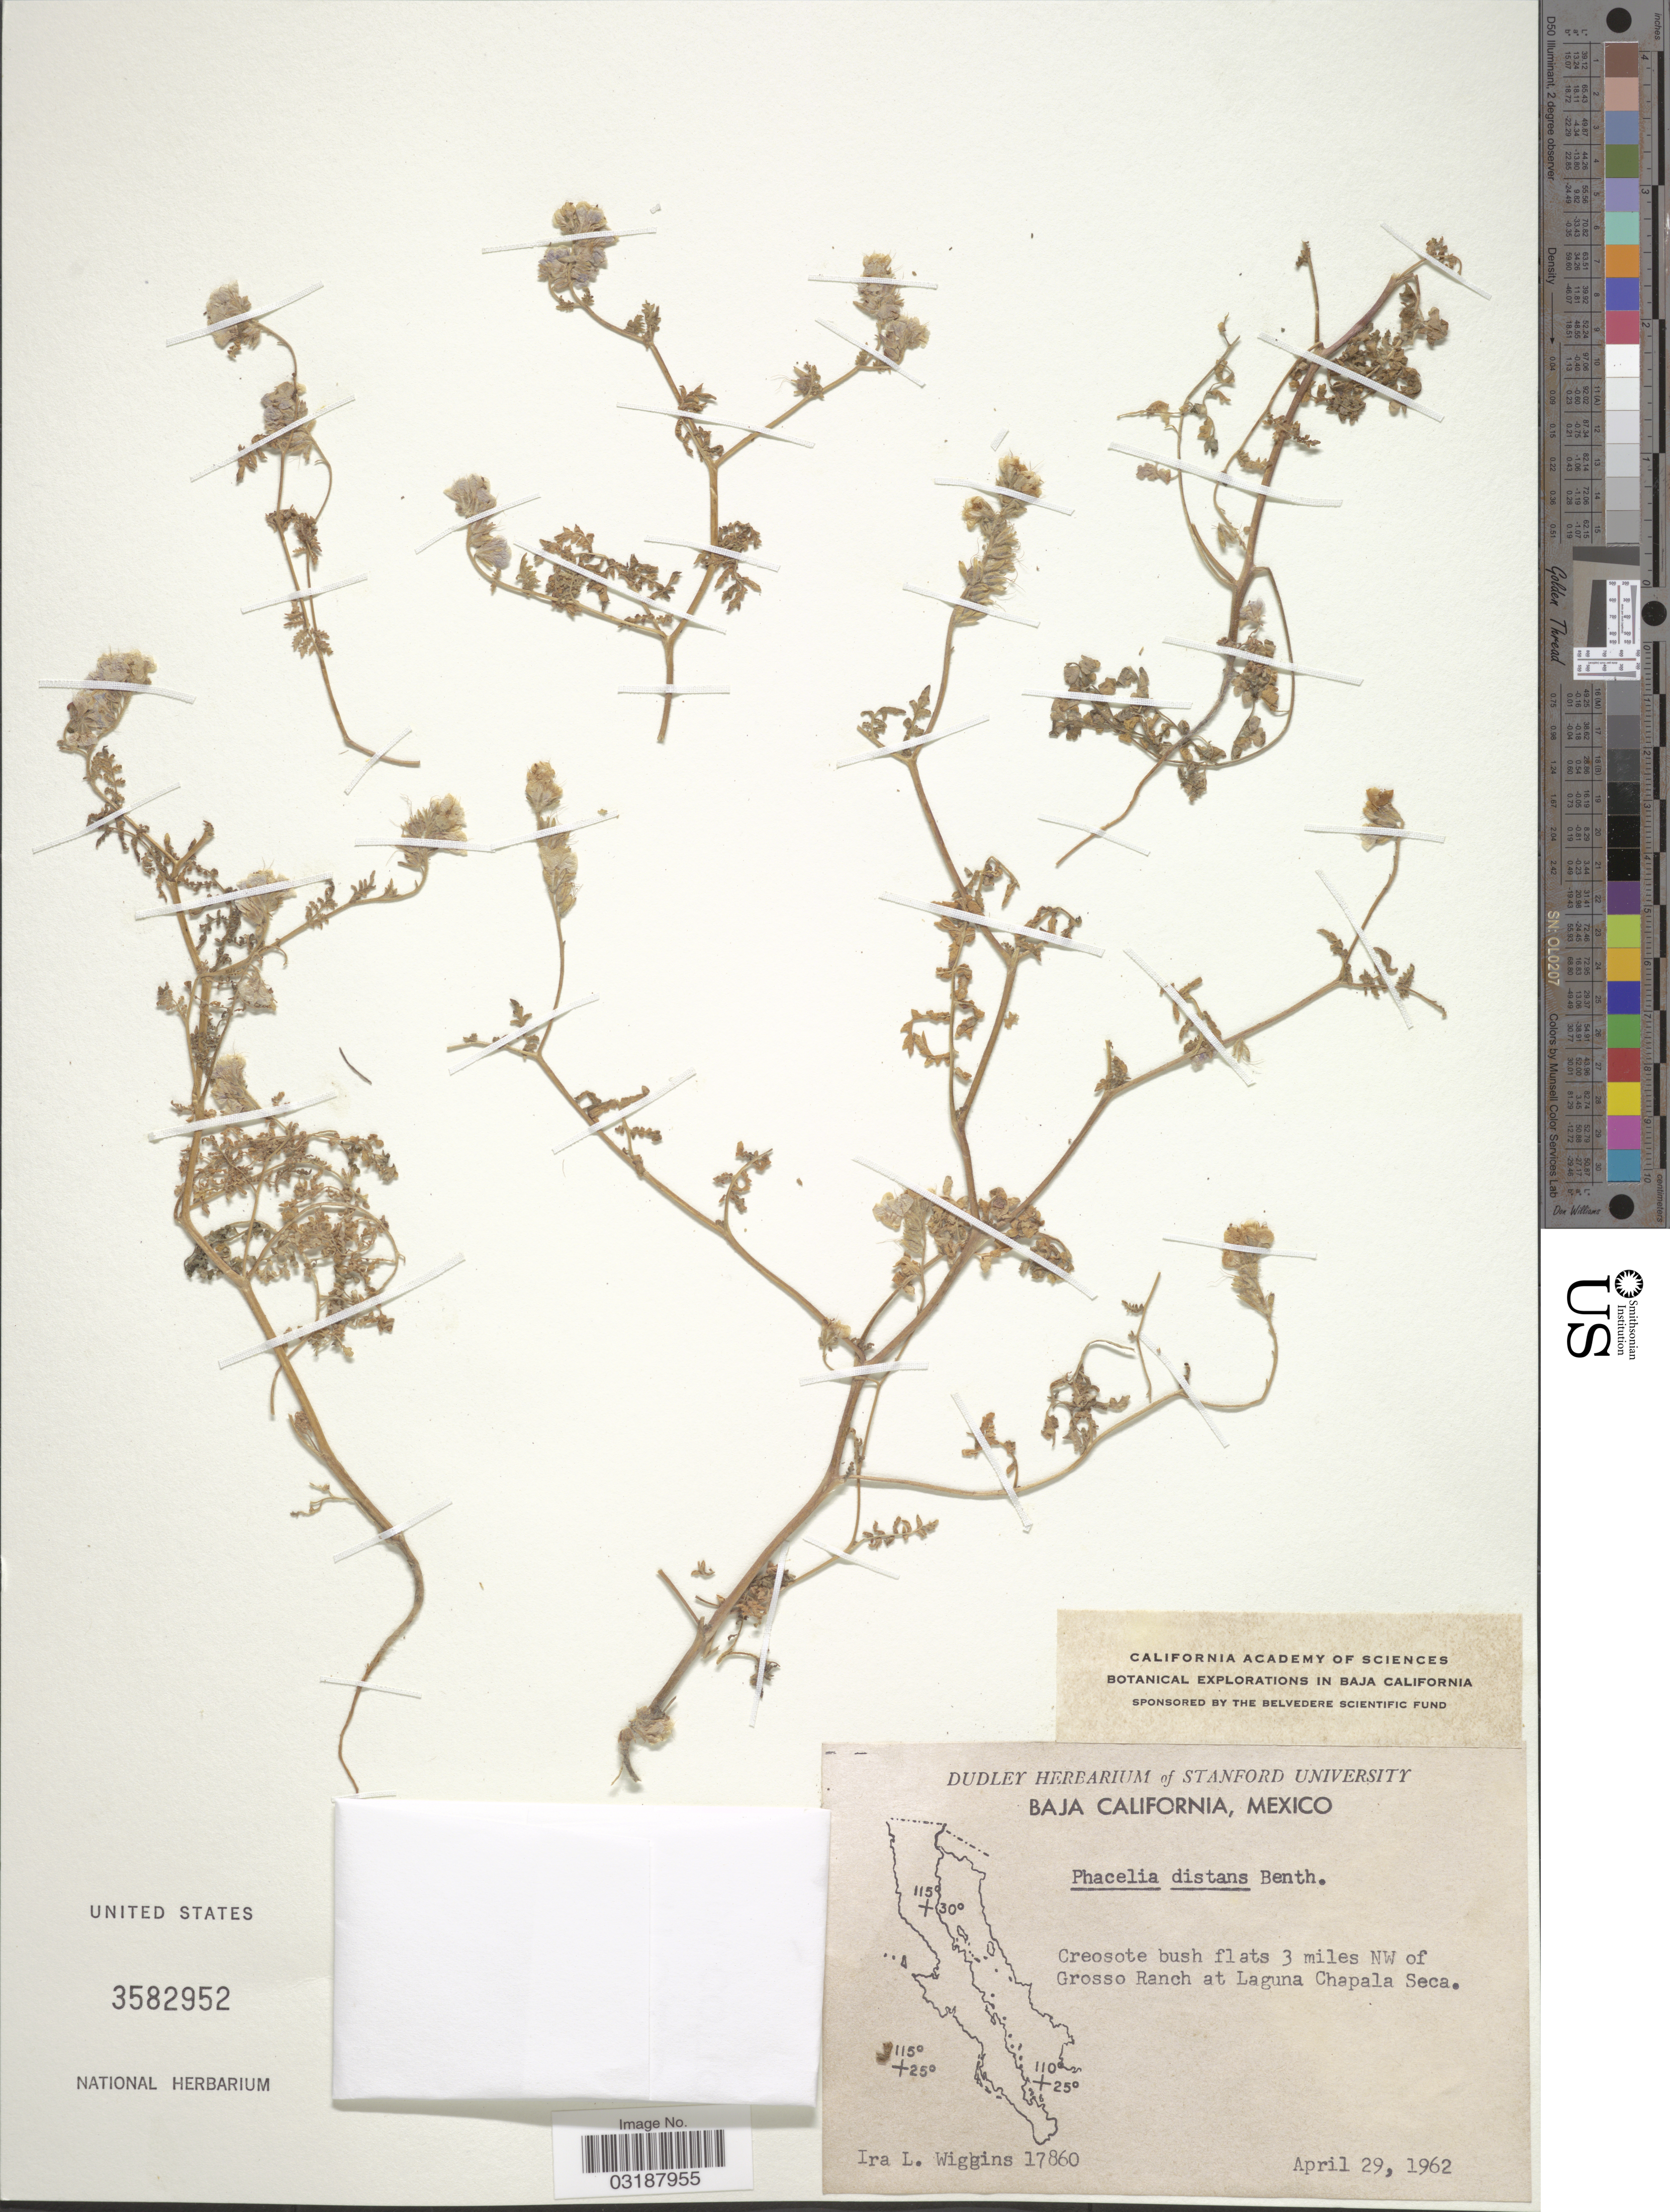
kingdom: Plantae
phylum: Tracheophyta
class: Magnoliopsida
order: Boraginales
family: Hydrophyllaceae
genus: Phacelia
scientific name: Phacelia distans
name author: Benth.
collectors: I. L. Wiggins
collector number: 17860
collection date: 1962-04-29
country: Mexico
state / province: Baja California Norte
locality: Creosote bush flats 3 miles NW of Grosso Ranch at Laguna Chapala Seca.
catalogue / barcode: US 3582952